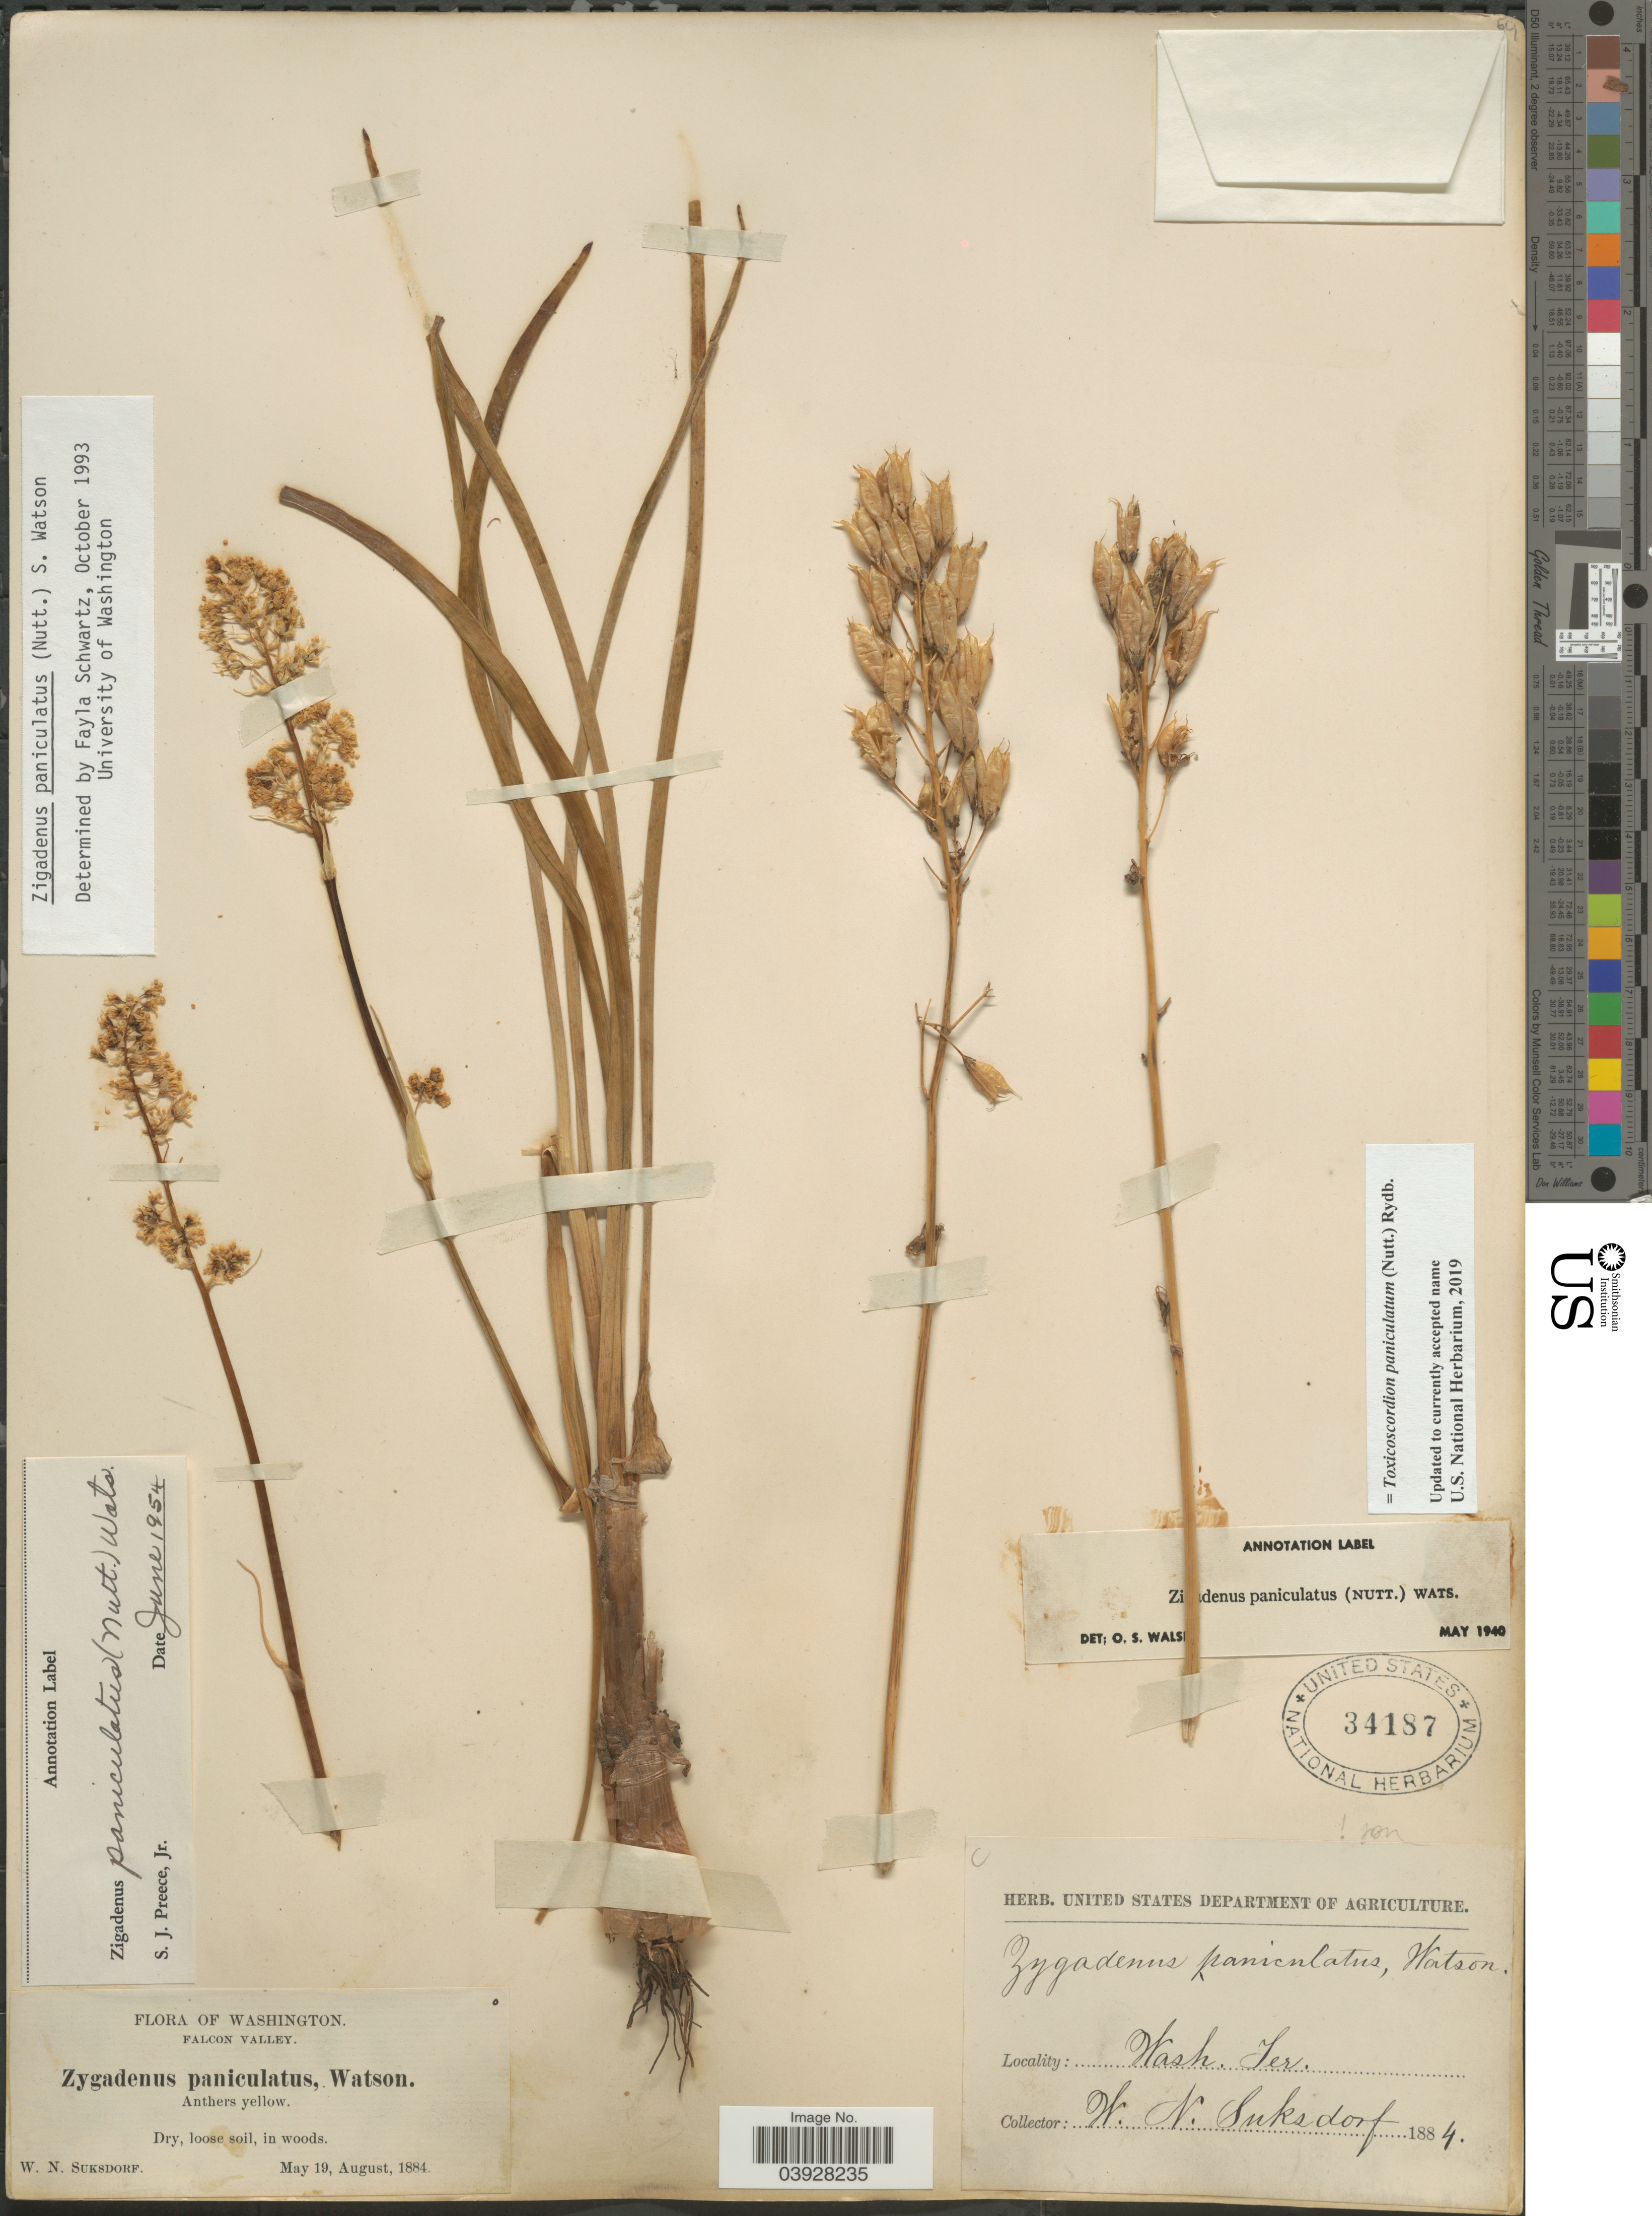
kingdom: Plantae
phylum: Tracheophyta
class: Liliopsida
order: Liliales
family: Melanthiaceae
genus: Toxicoscordion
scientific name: Toxicoscordion paniculatum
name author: (Nutt.) Rydb.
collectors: W. N. Suksdorf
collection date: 1884-05-19/1884-08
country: United States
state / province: Washington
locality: Falcon Valley.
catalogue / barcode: US 34187